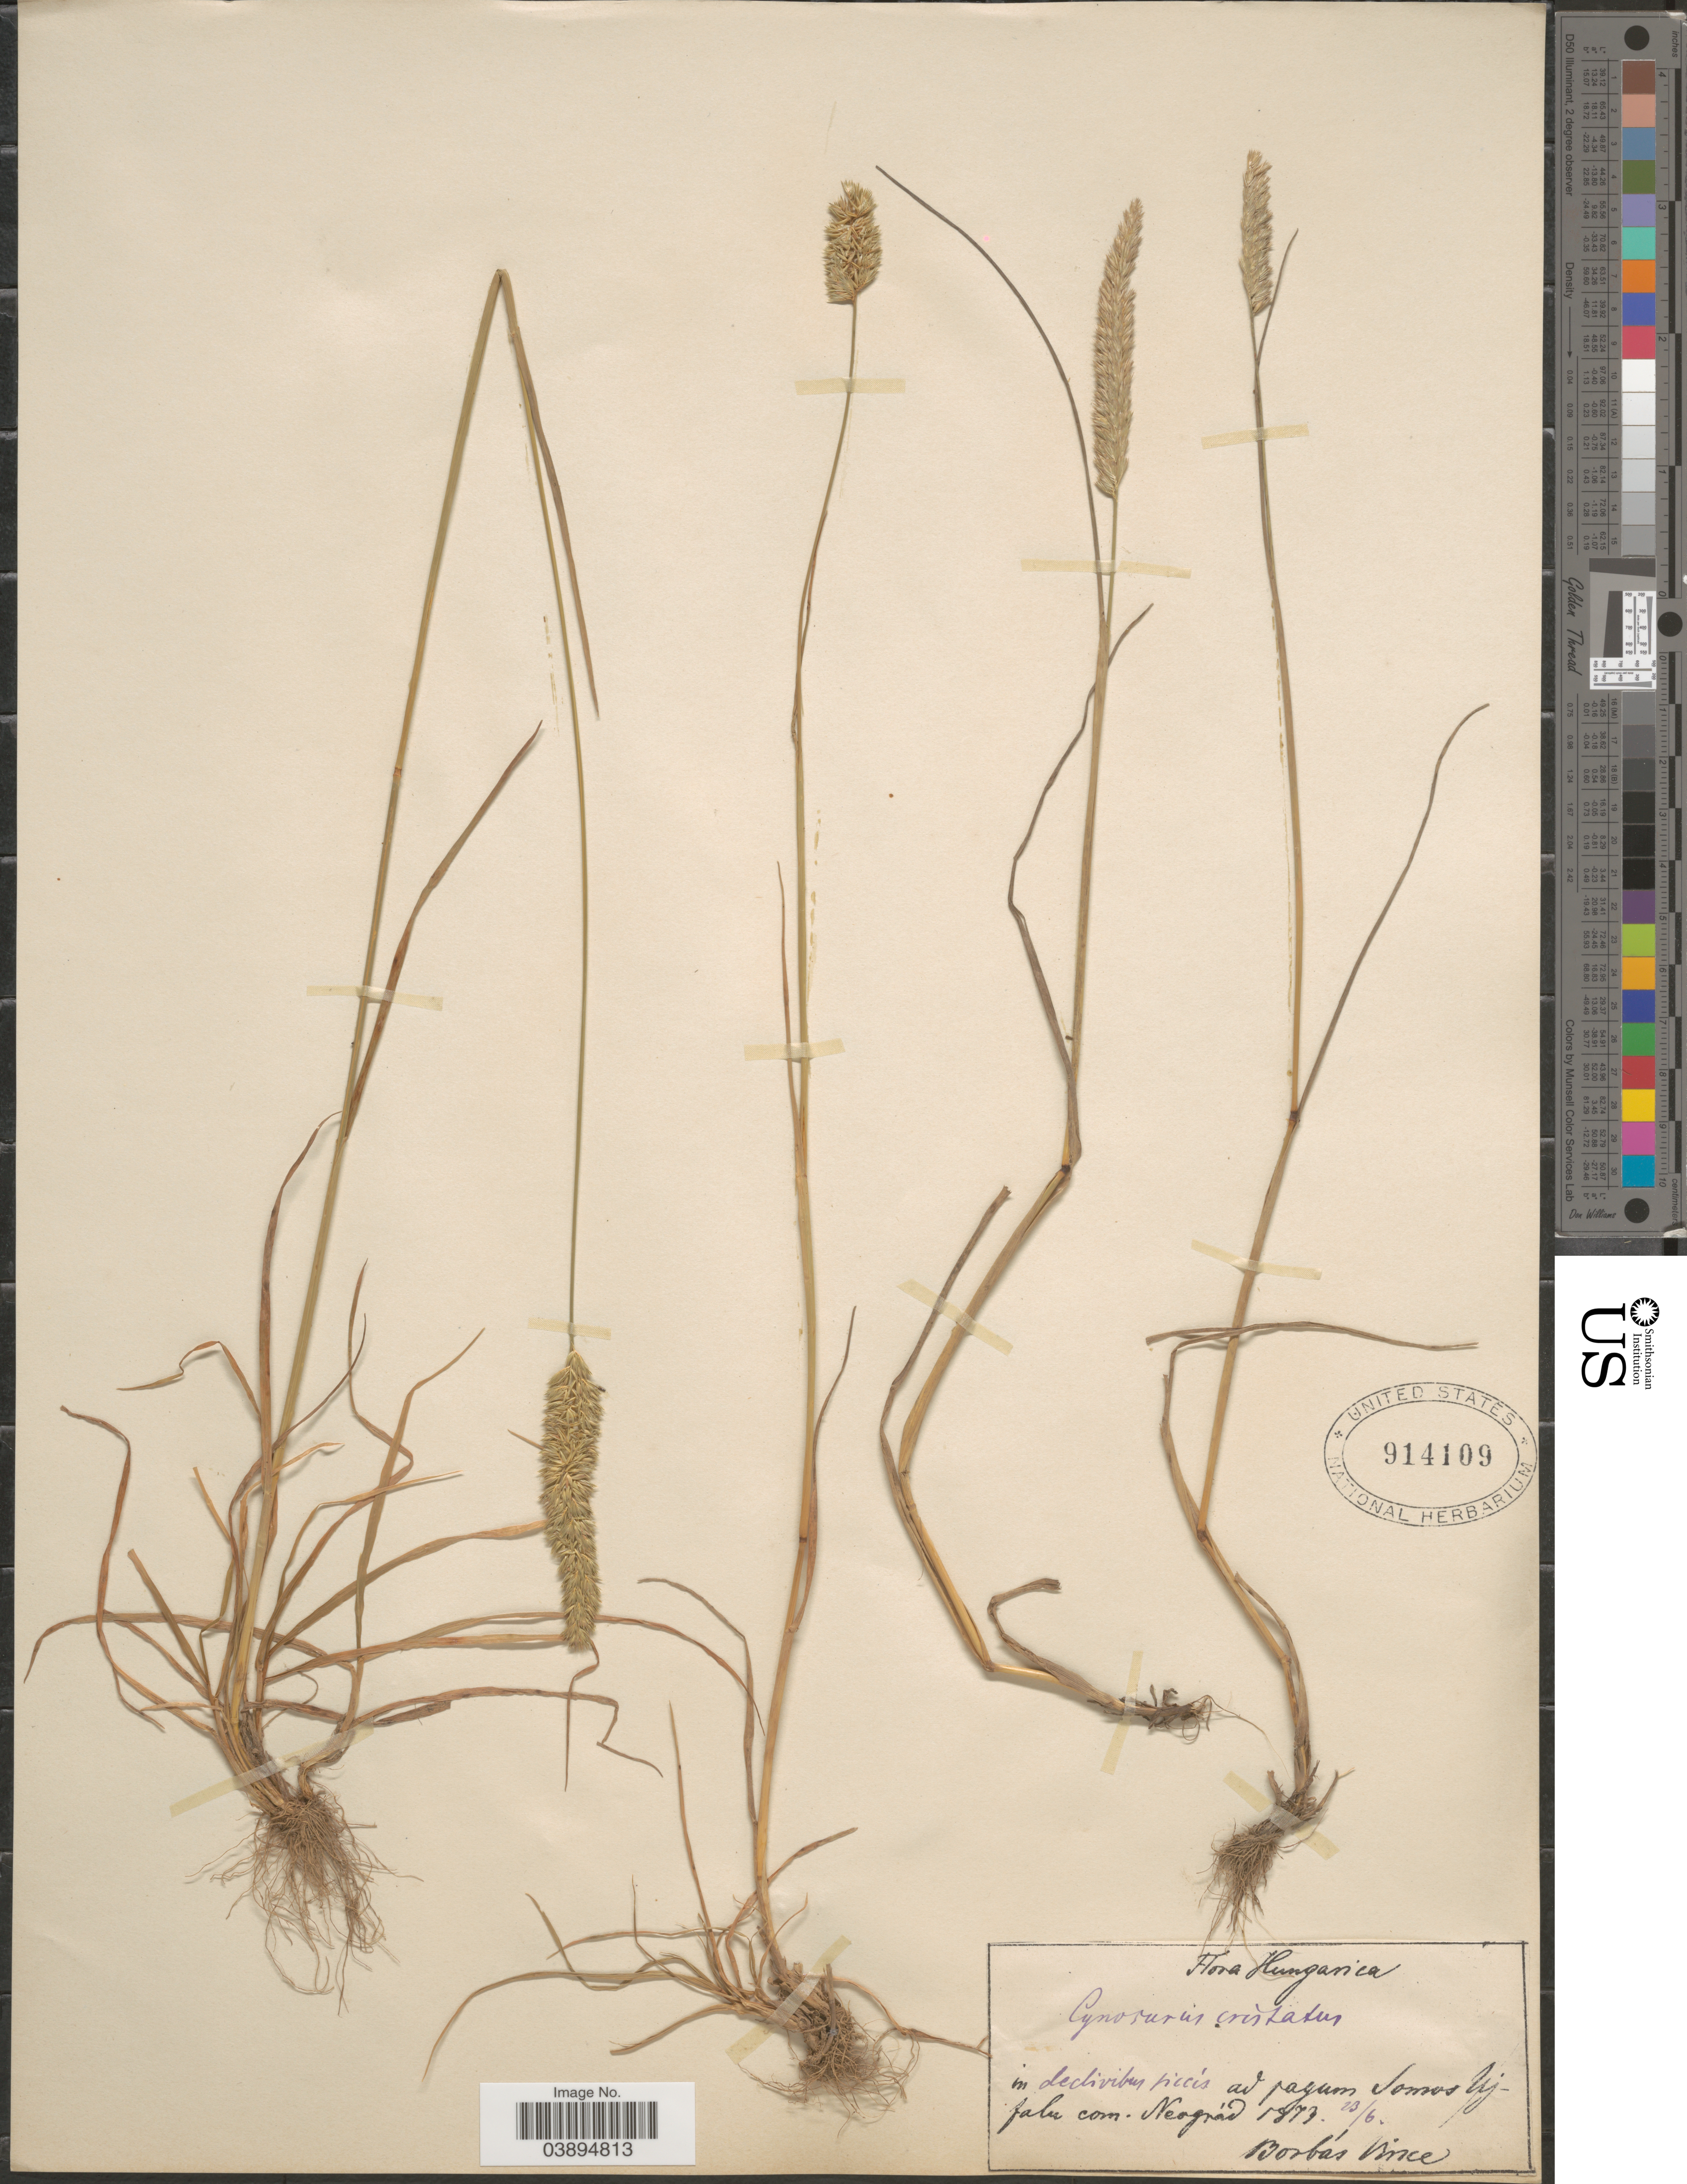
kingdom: Plantae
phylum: Tracheophyta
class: Liliopsida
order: Poales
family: Poaceae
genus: Cynosurus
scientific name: Cynosurus cristatus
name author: L.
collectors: B. Vince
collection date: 1873-06-23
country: Hungary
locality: Hungarica. In declivibus siccis ad pagum Somos Cyfalu [interpreted] com. Neográd.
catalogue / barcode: US 914109